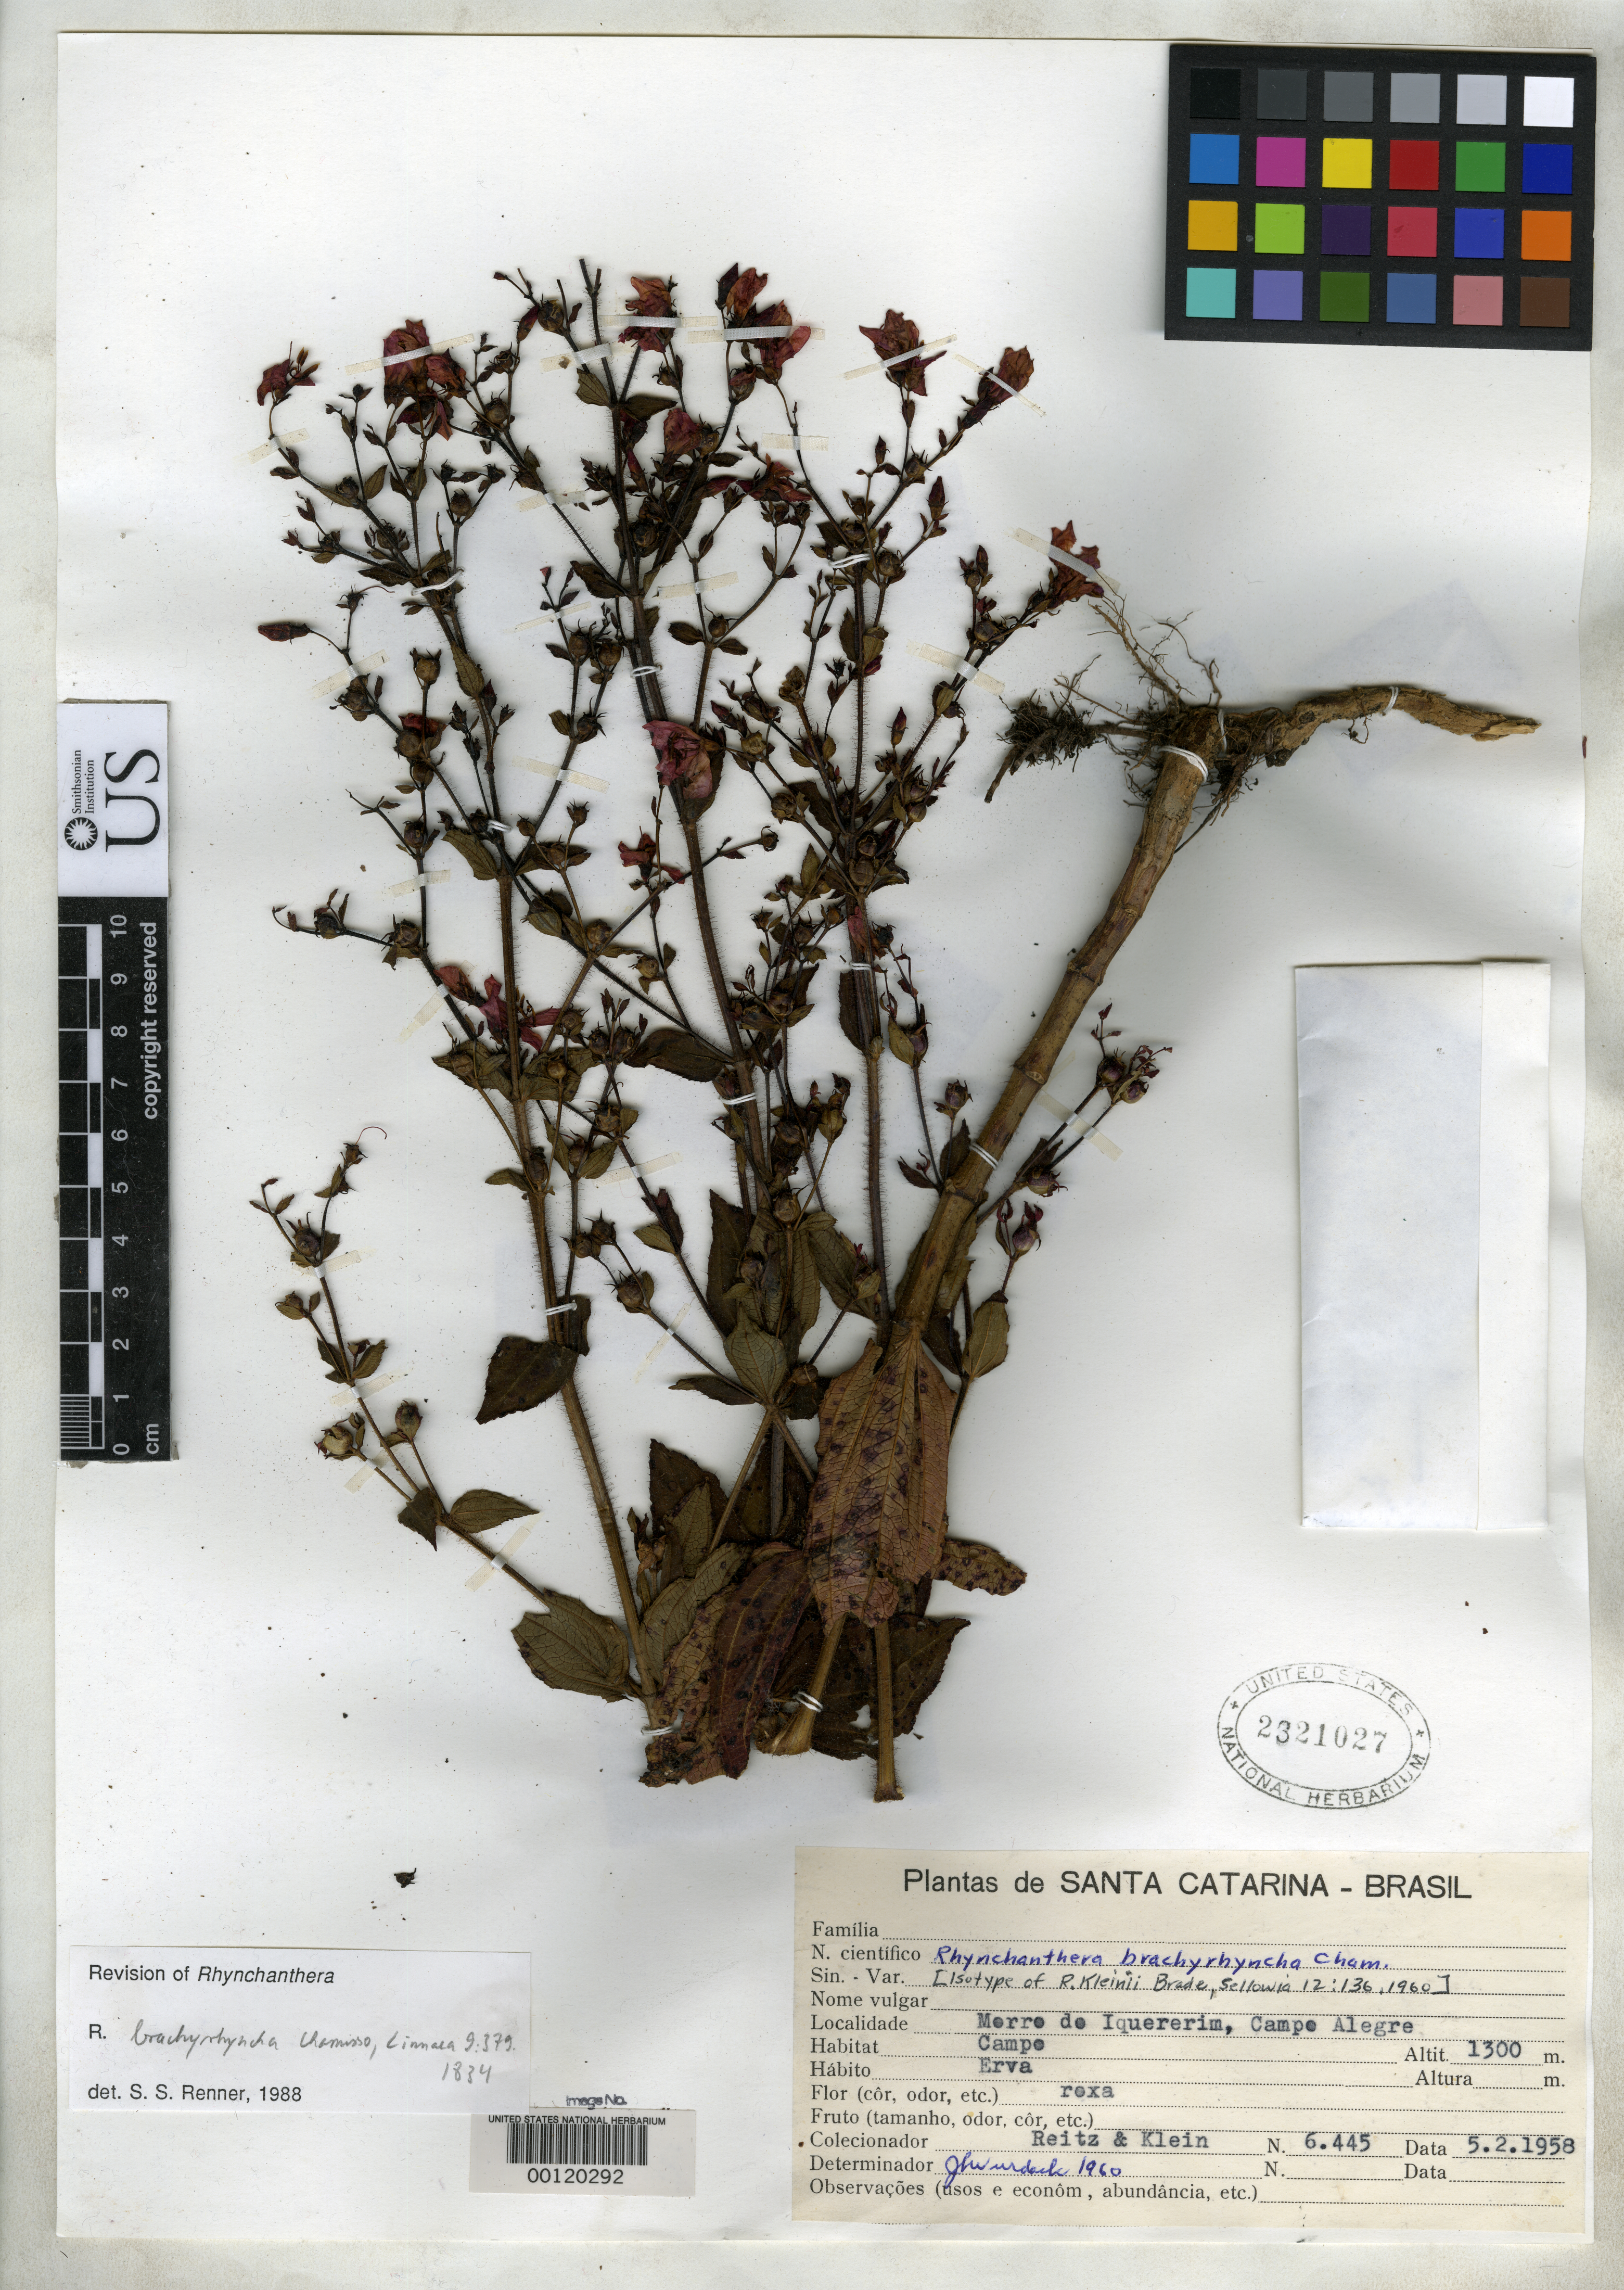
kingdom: Plantae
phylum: Tracheophyta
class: Magnoliopsida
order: Myrtales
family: Melastomataceae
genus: Rhynchanthera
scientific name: Rhynchanthera kleinii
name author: Brade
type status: Isotype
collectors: R. Reitz & R. M. Klein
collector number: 6445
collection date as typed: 1958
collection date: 1958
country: Brazil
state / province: Santa Catarina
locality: Campo Alegre, Morro do Iquererim.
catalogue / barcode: US 2321027